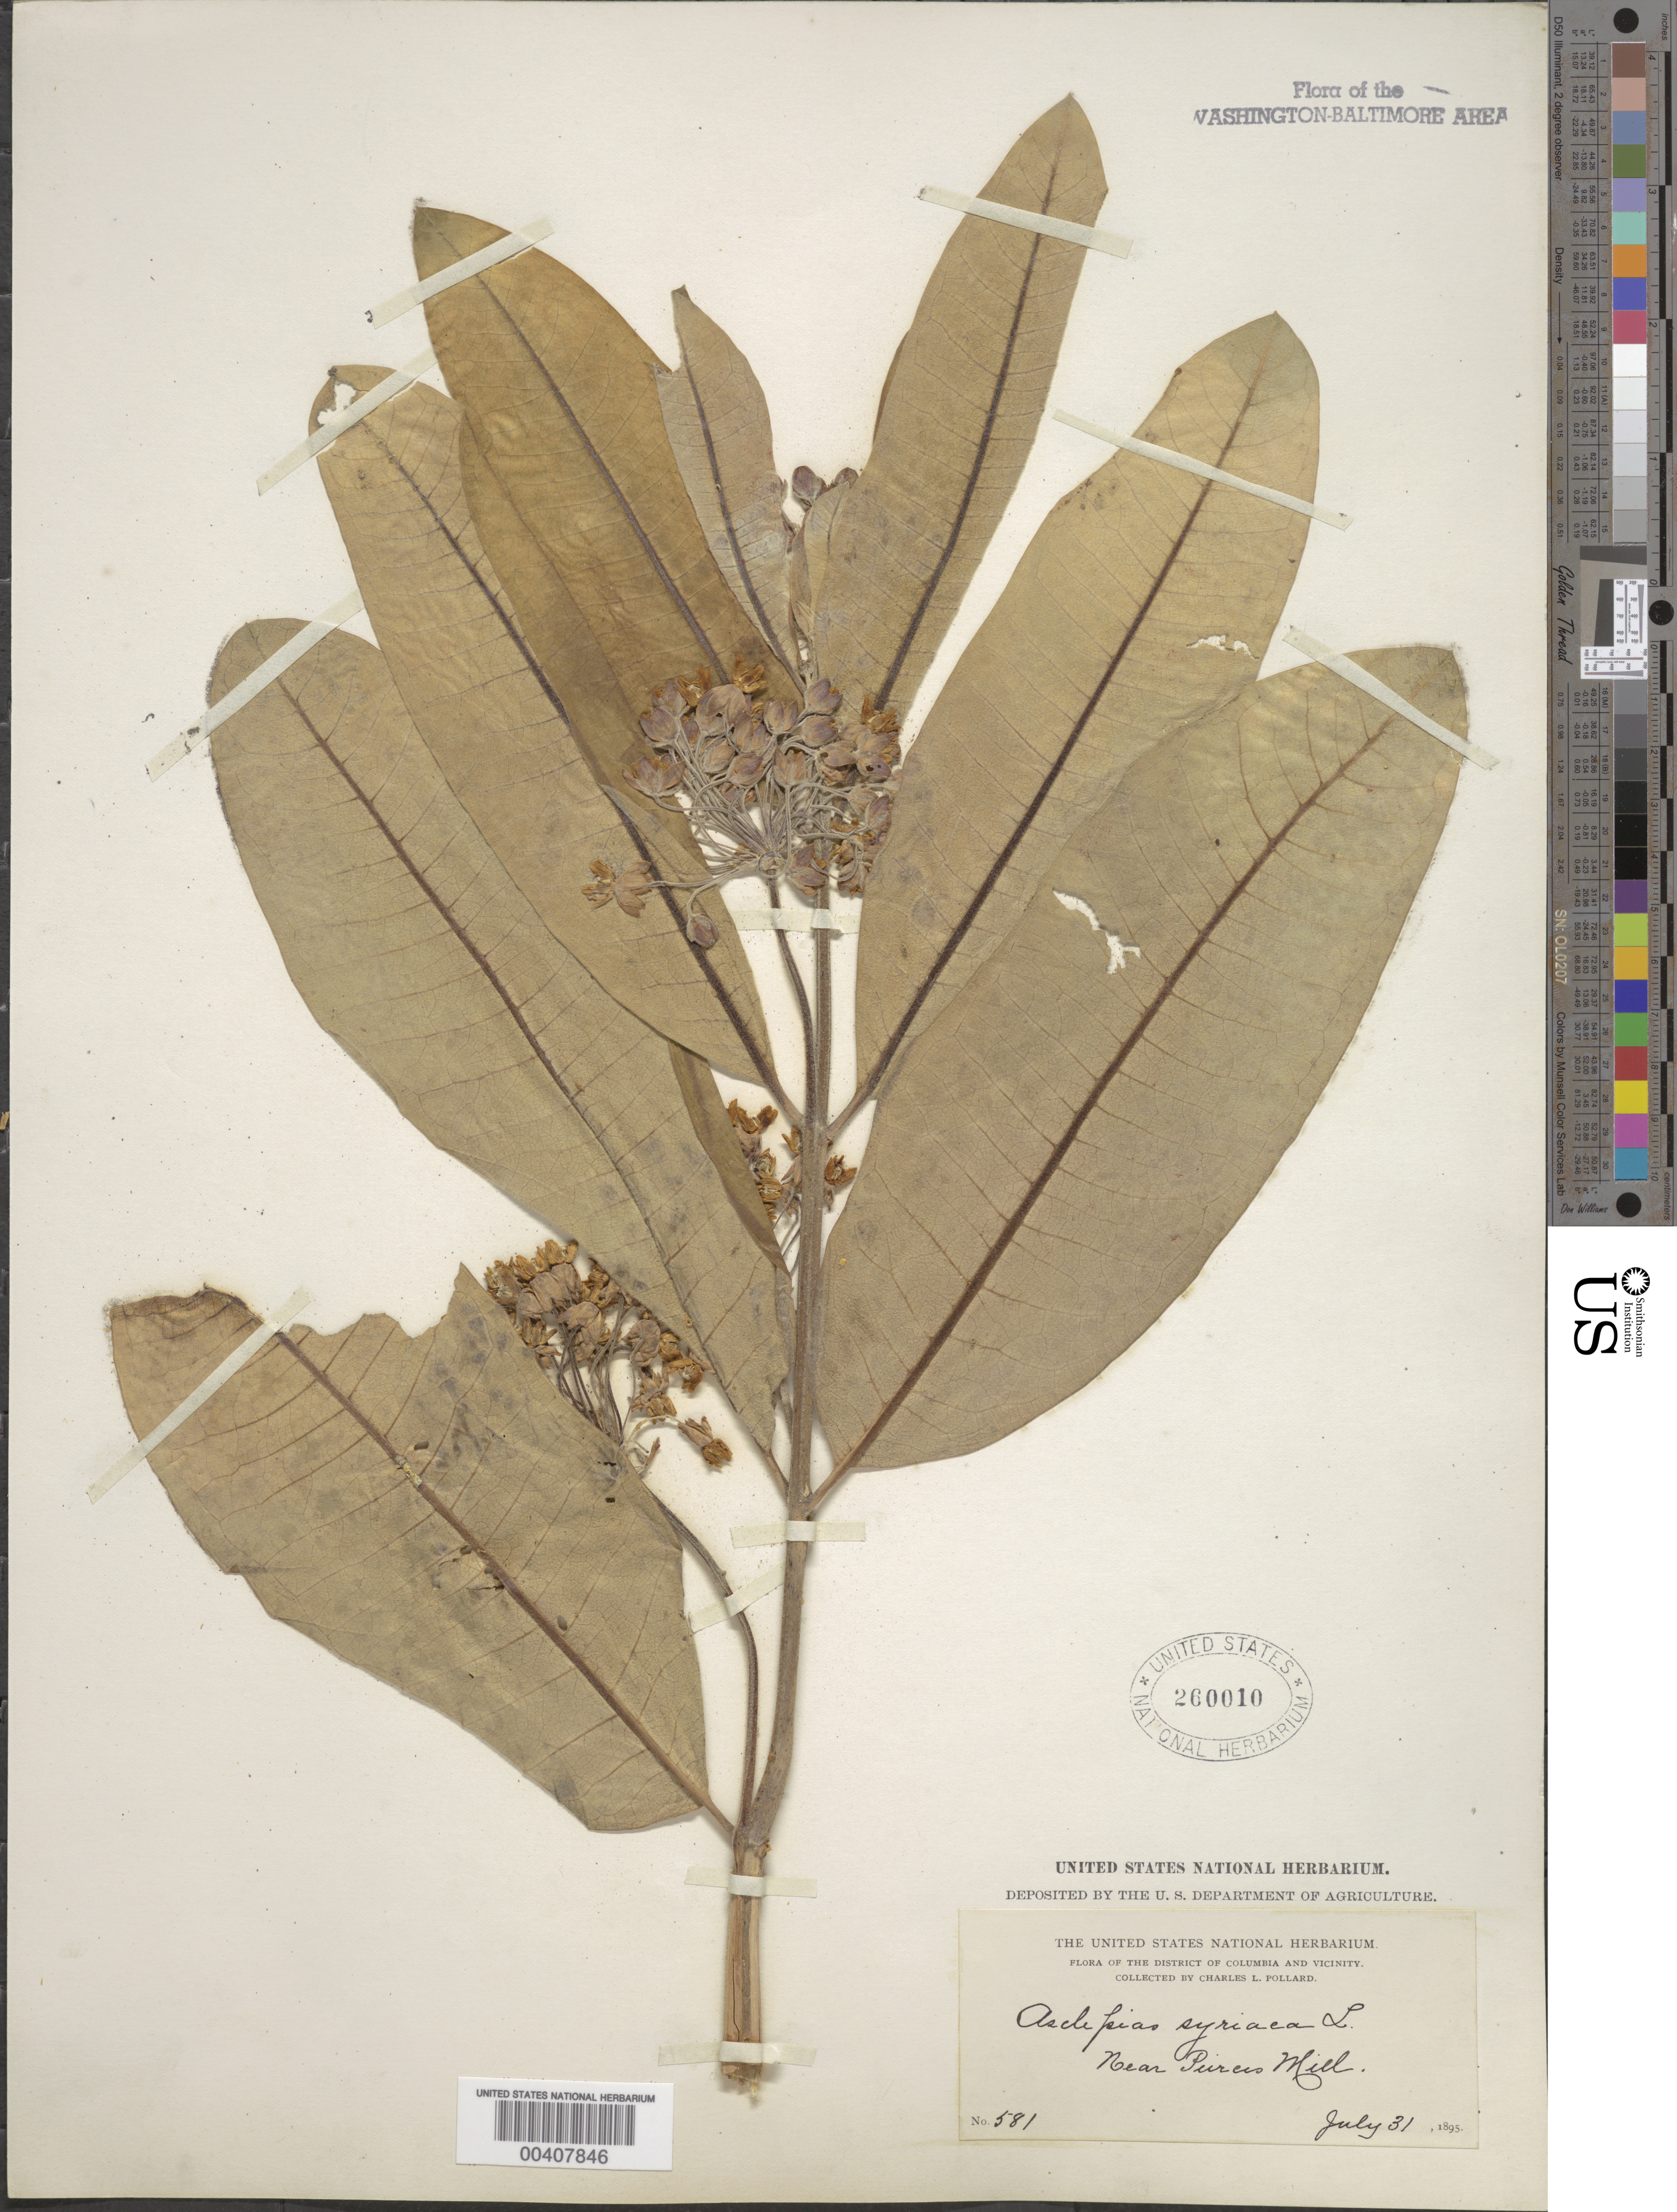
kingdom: Plantae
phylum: Tracheophyta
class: Magnoliopsida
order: Gentianales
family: Apocynaceae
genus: Asclepias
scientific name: Asclepias syriaca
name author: L.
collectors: C. L. Pollard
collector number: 581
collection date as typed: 31 Jul 1895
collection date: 1895-07-31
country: United States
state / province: District of Columbia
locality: Pierce's Mill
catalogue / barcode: US 260010